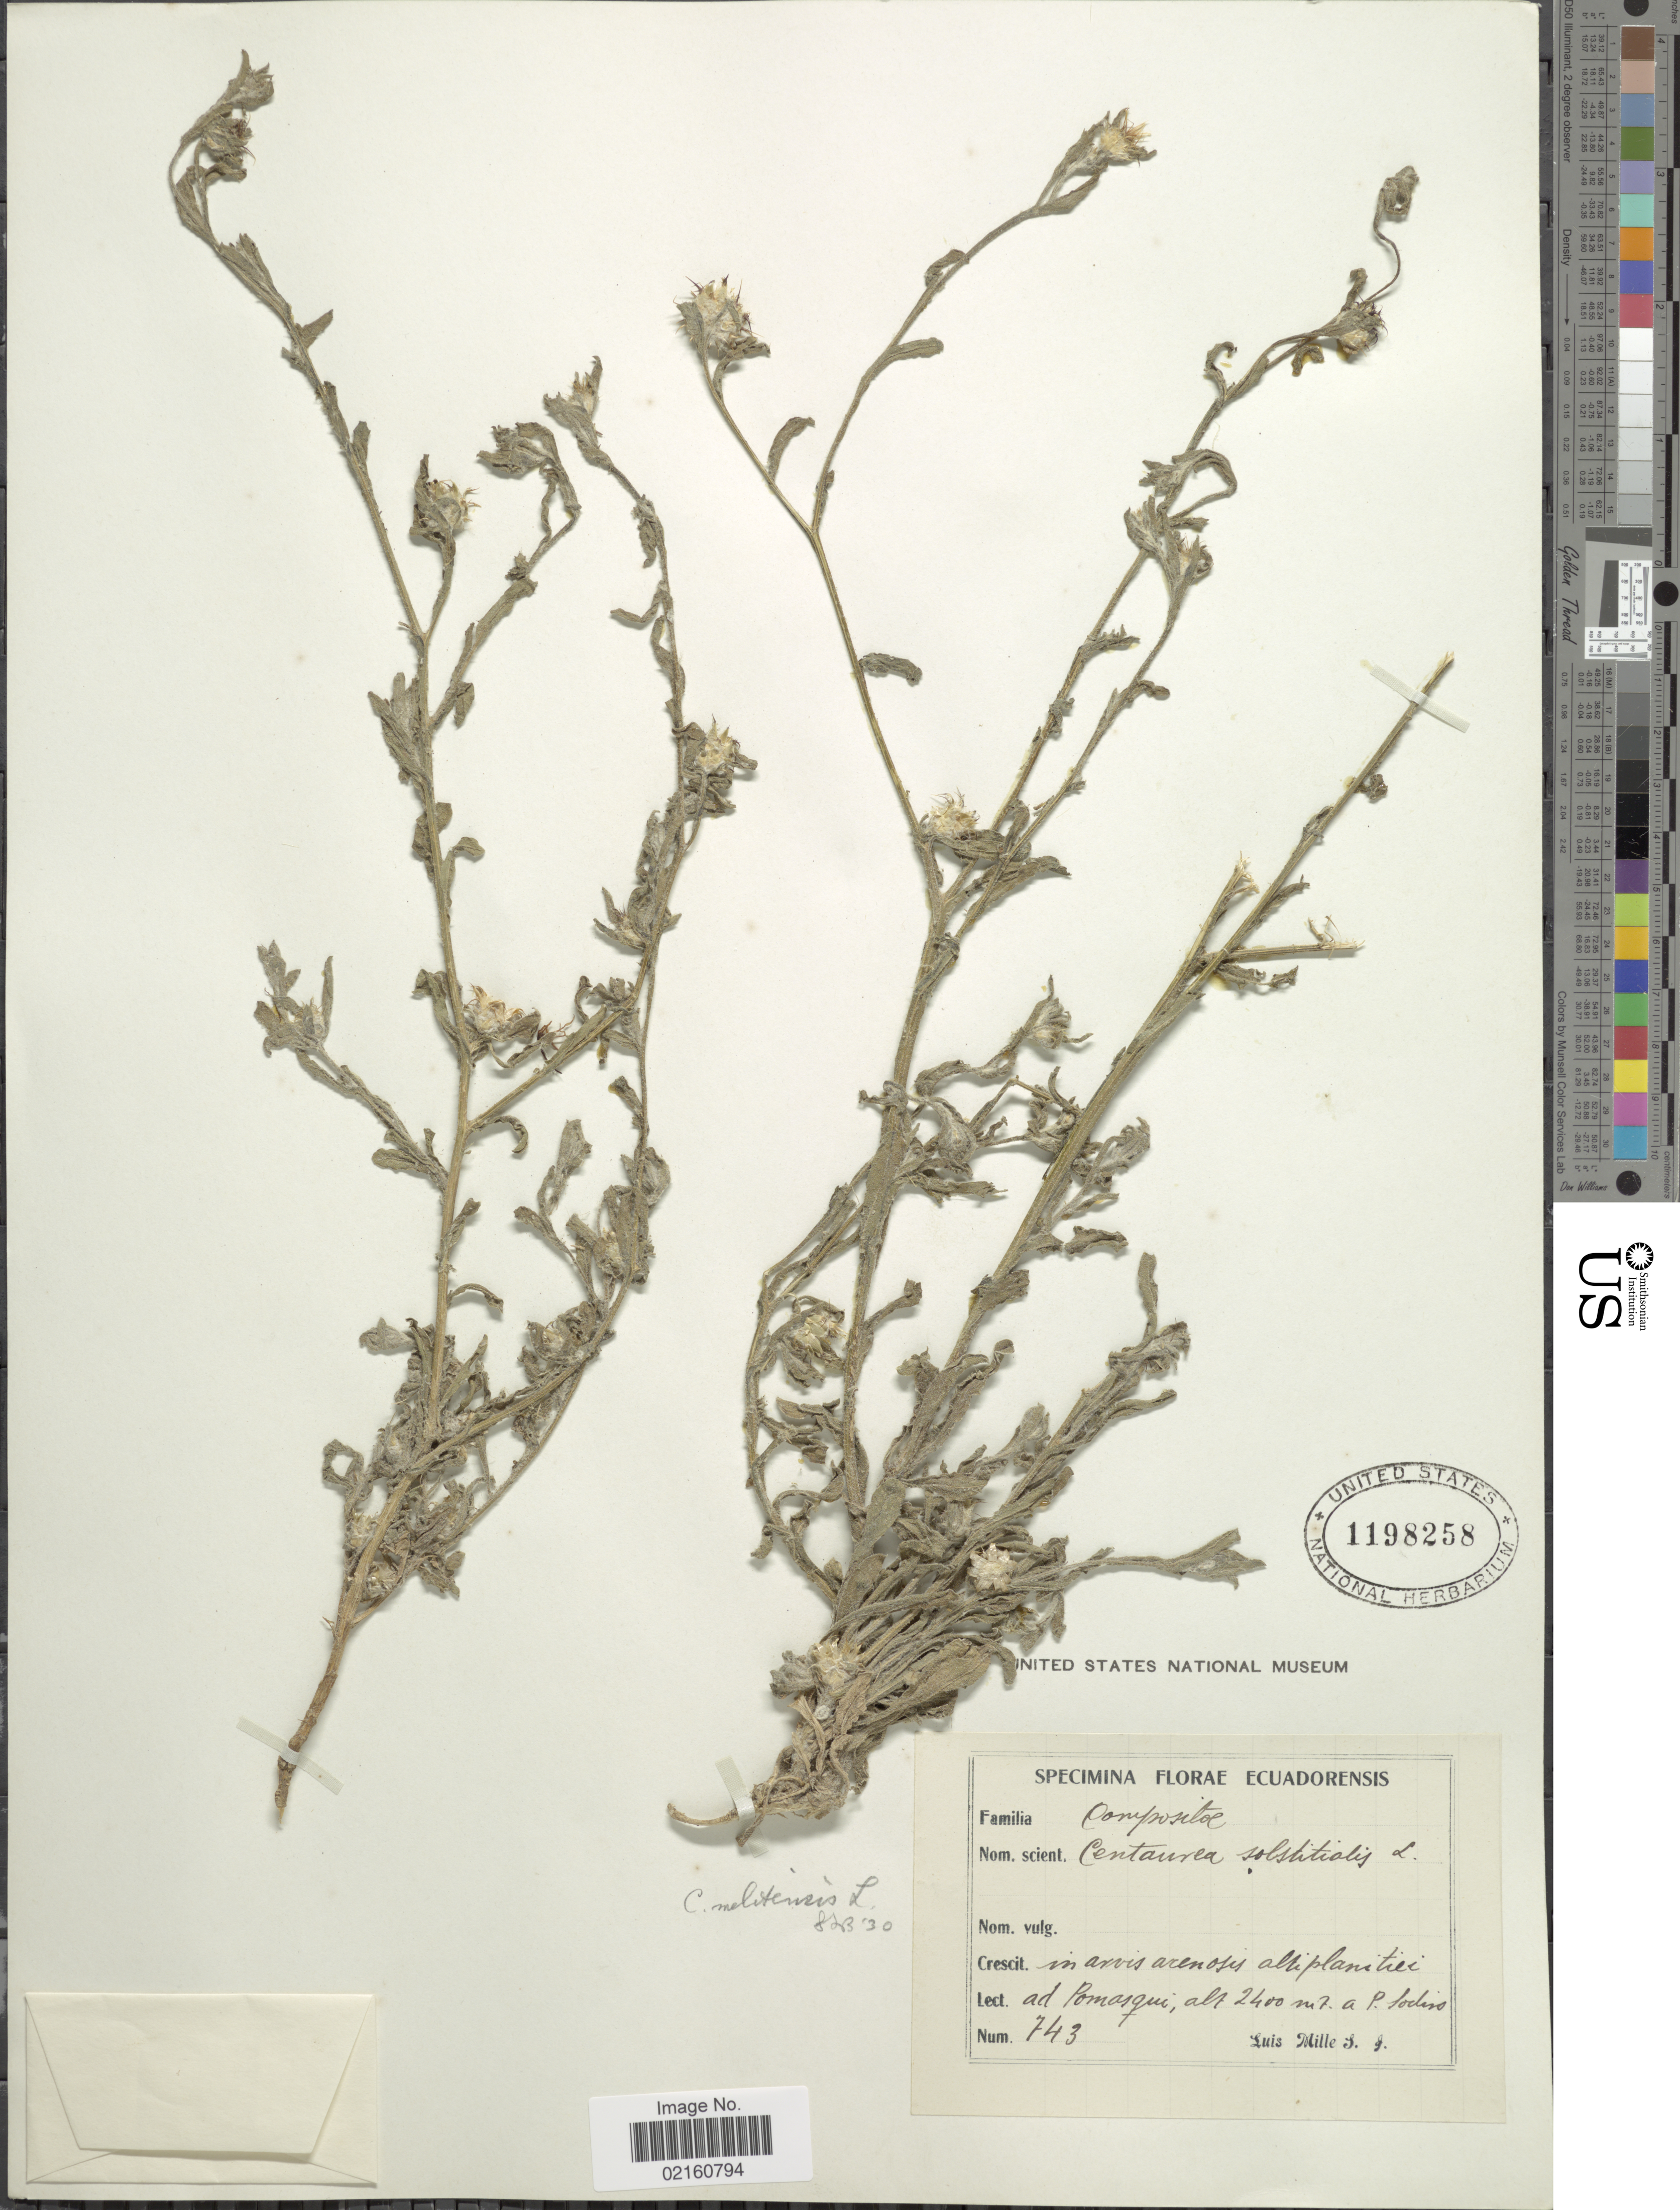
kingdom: Plantae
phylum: Tracheophyta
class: Magnoliopsida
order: Asterales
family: Asteraceae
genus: Centaurea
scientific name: Centaurea melitensis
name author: L.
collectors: L. Mille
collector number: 743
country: Ecuador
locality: Ad Pomasqui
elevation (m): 2400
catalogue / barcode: US 1198258